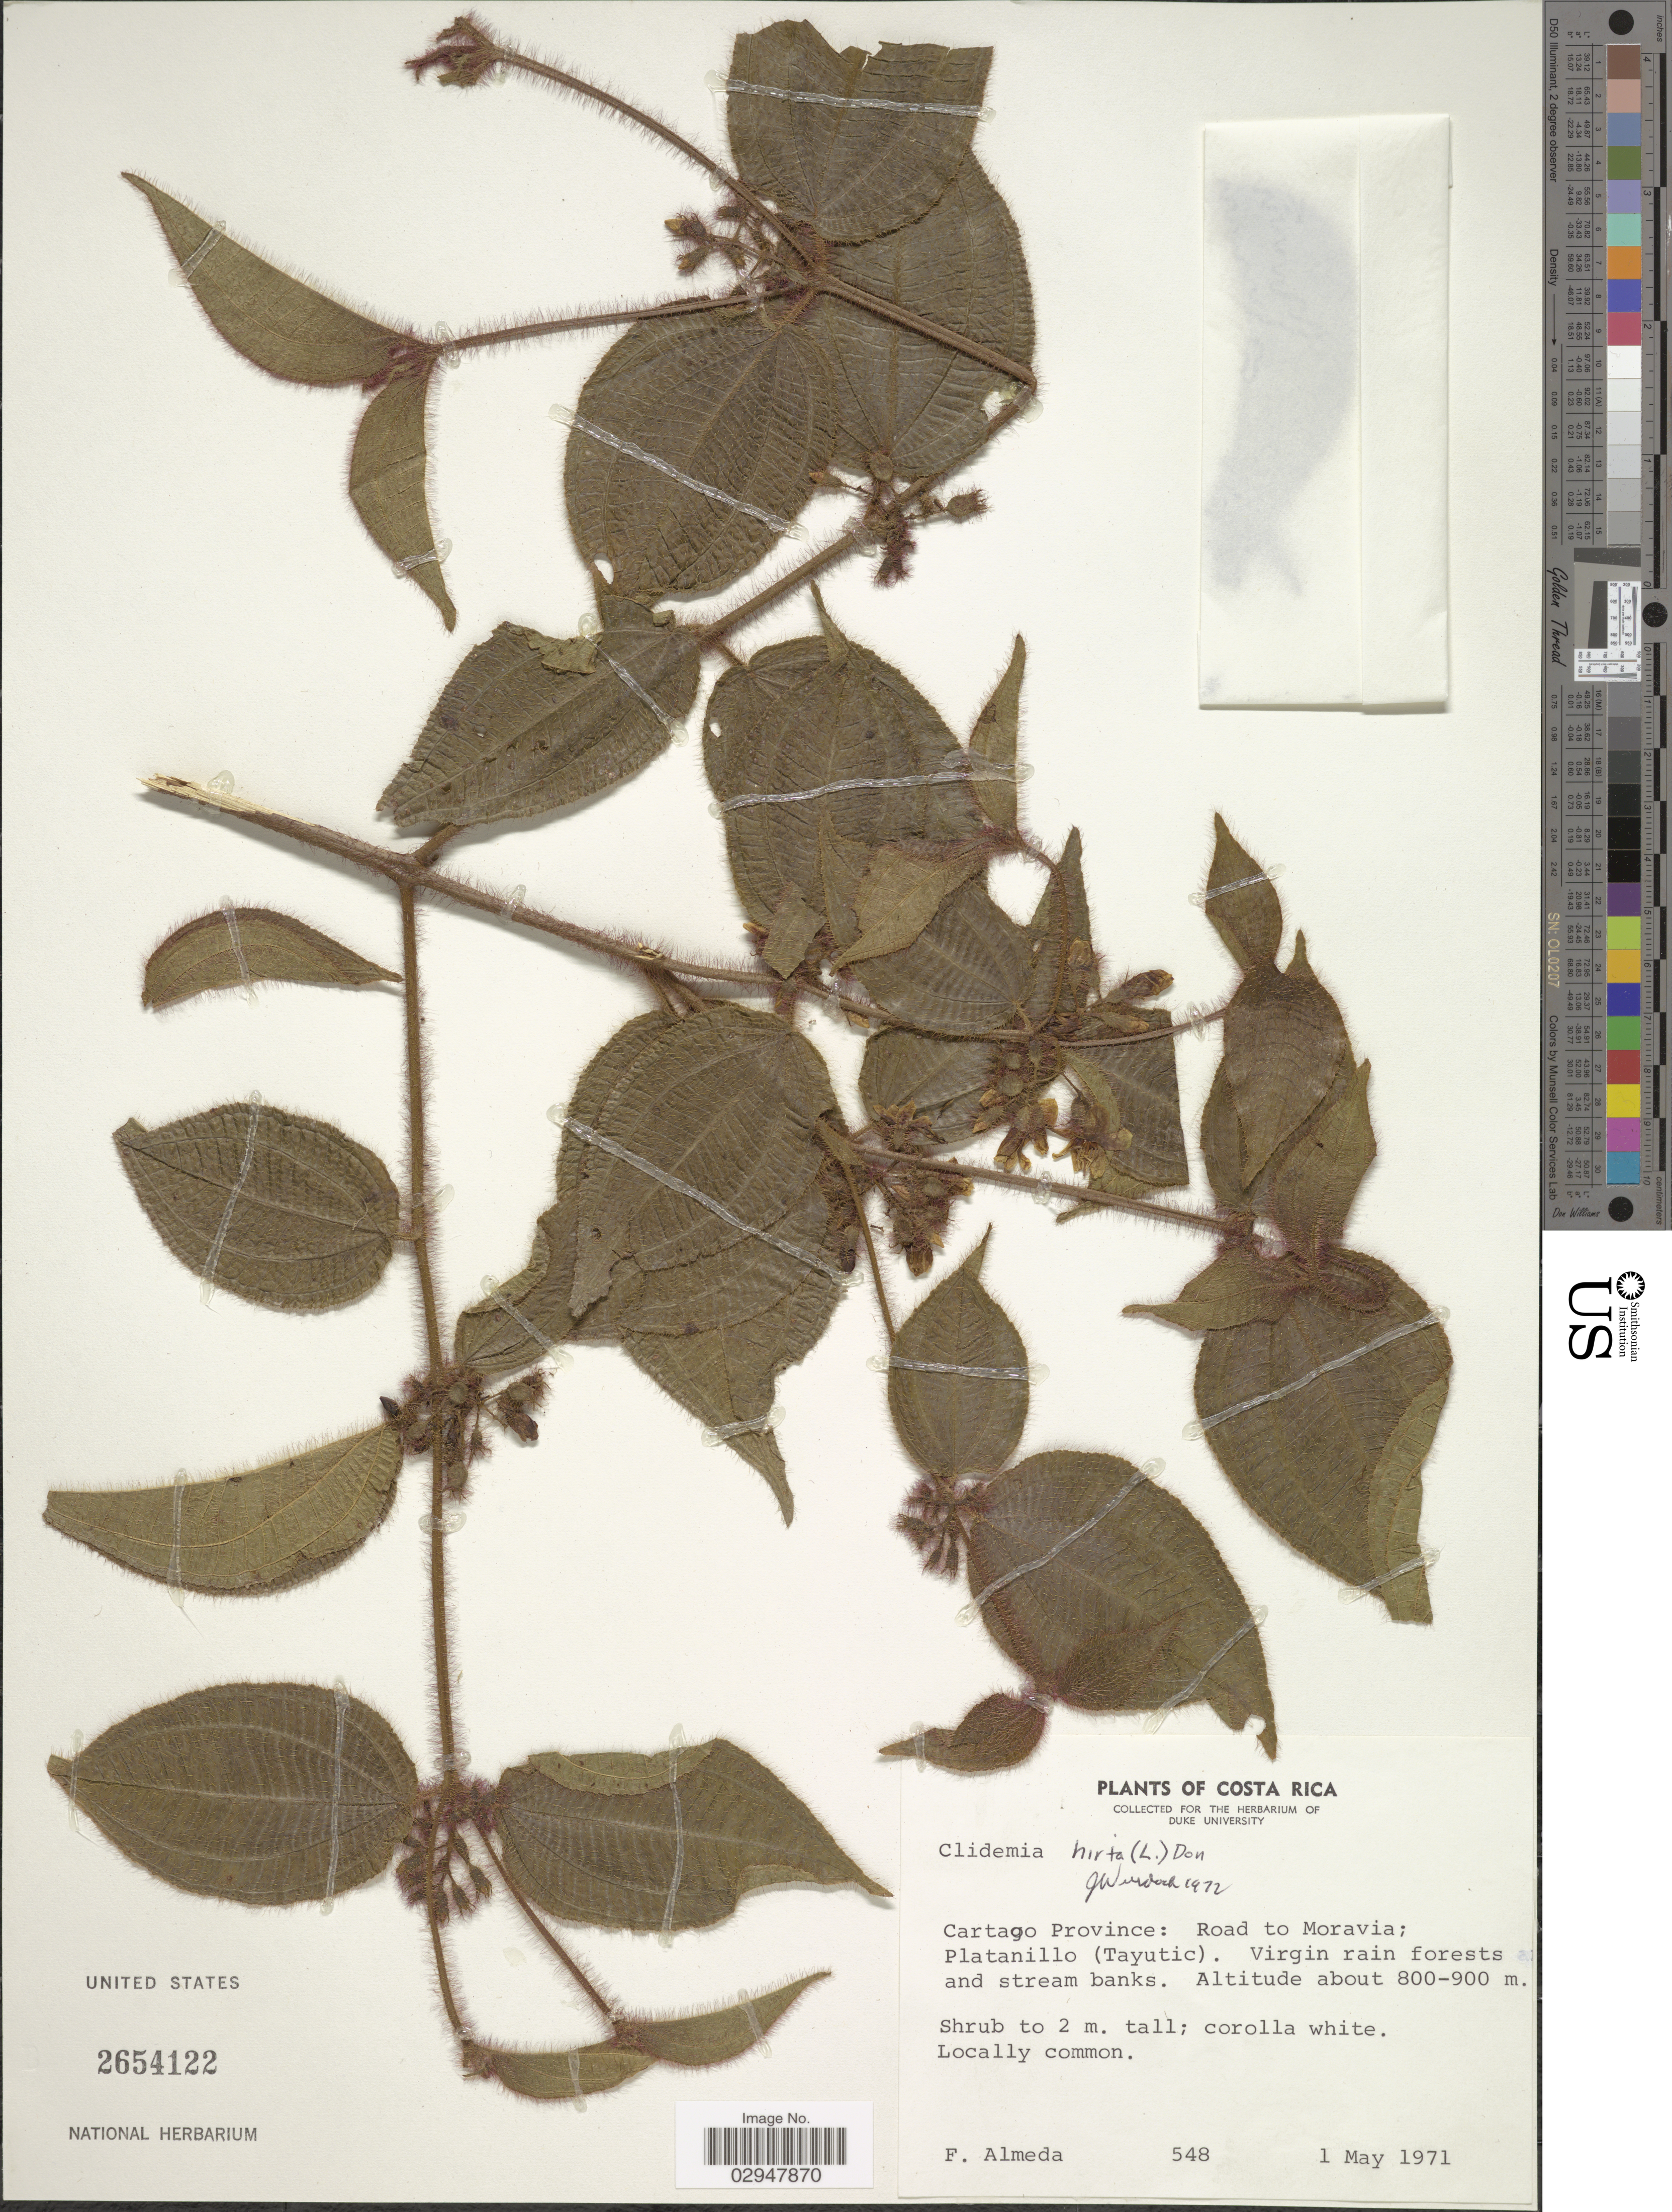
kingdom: Plantae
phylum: Tracheophyta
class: Magnoliopsida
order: Myrtales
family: Melastomataceae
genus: Miconia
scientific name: Miconia hirta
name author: Cogn.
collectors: F. Almeda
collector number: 548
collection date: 1971-05-01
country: Costa Rica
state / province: Cartago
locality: Road to Moravia: Plantanillo (Tayutic).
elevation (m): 800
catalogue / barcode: US 2654122